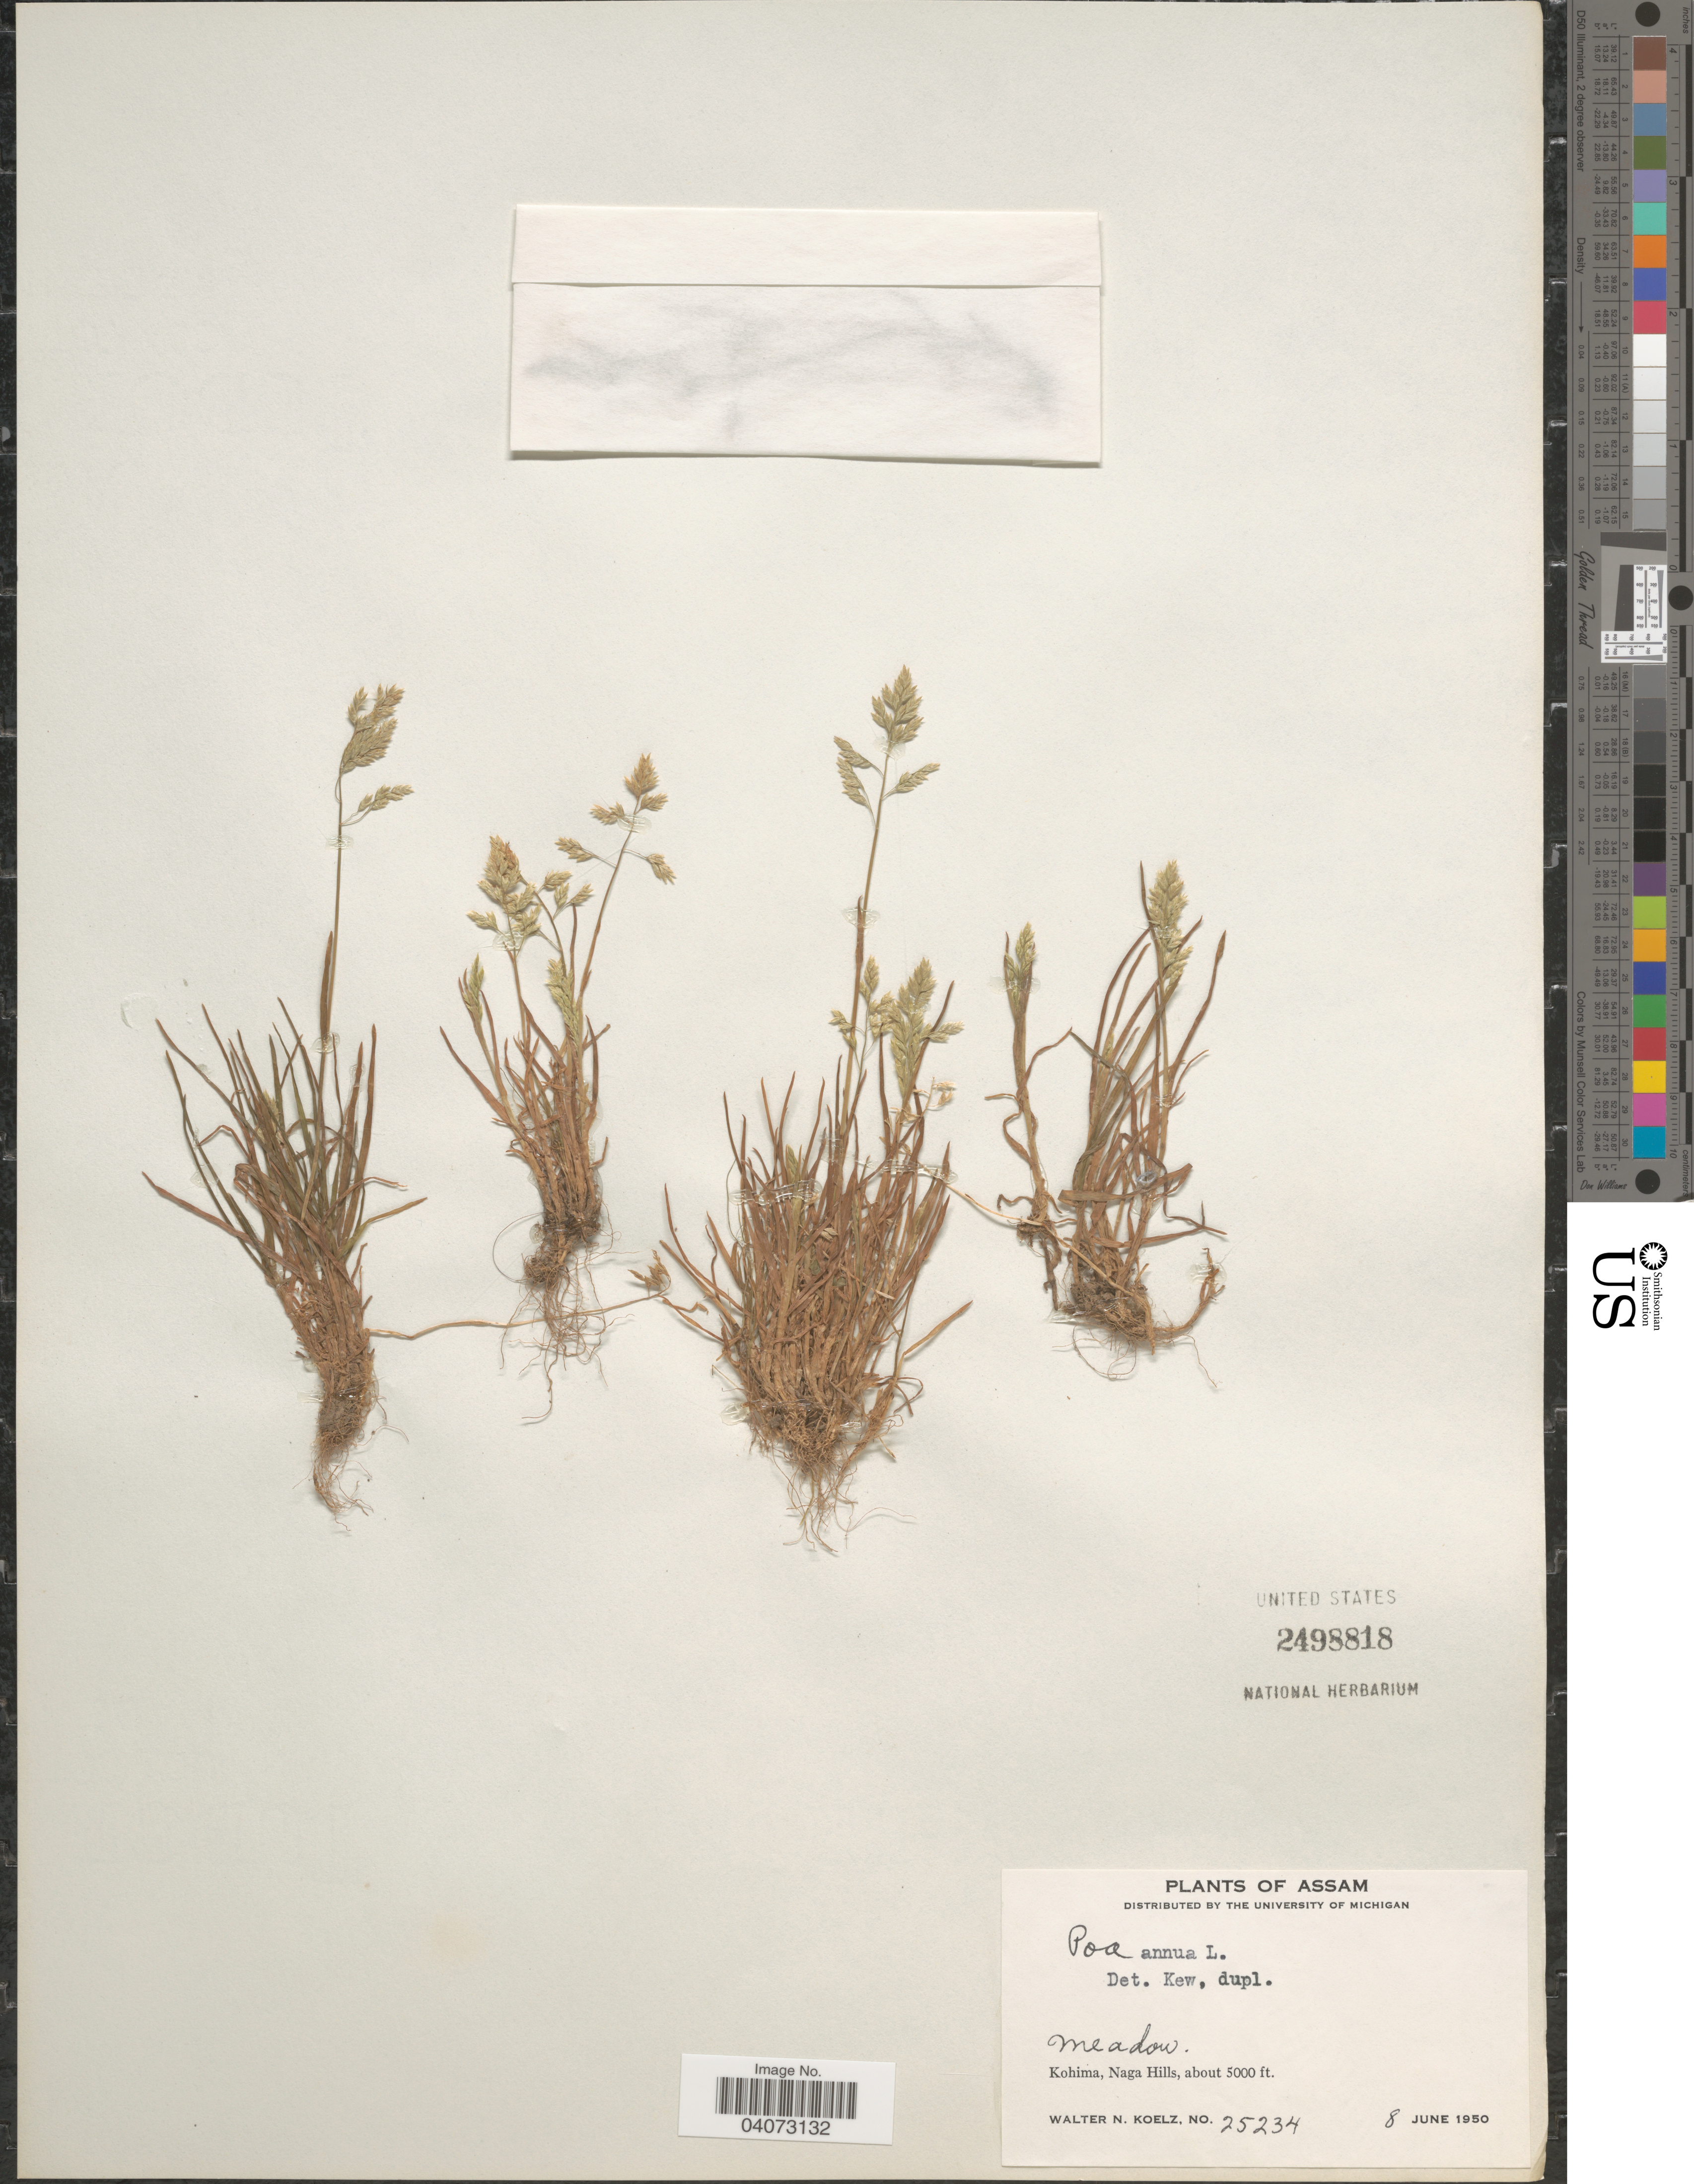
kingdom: Plantae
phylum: Tracheophyta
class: Liliopsida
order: Poales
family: Poaceae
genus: Poa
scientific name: Poa annua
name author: L.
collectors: W. N. Koelz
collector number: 25234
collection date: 1950-06-08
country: India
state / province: Assam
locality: Meadow. Kohima, Naga Hills.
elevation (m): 1524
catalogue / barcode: US 2498818